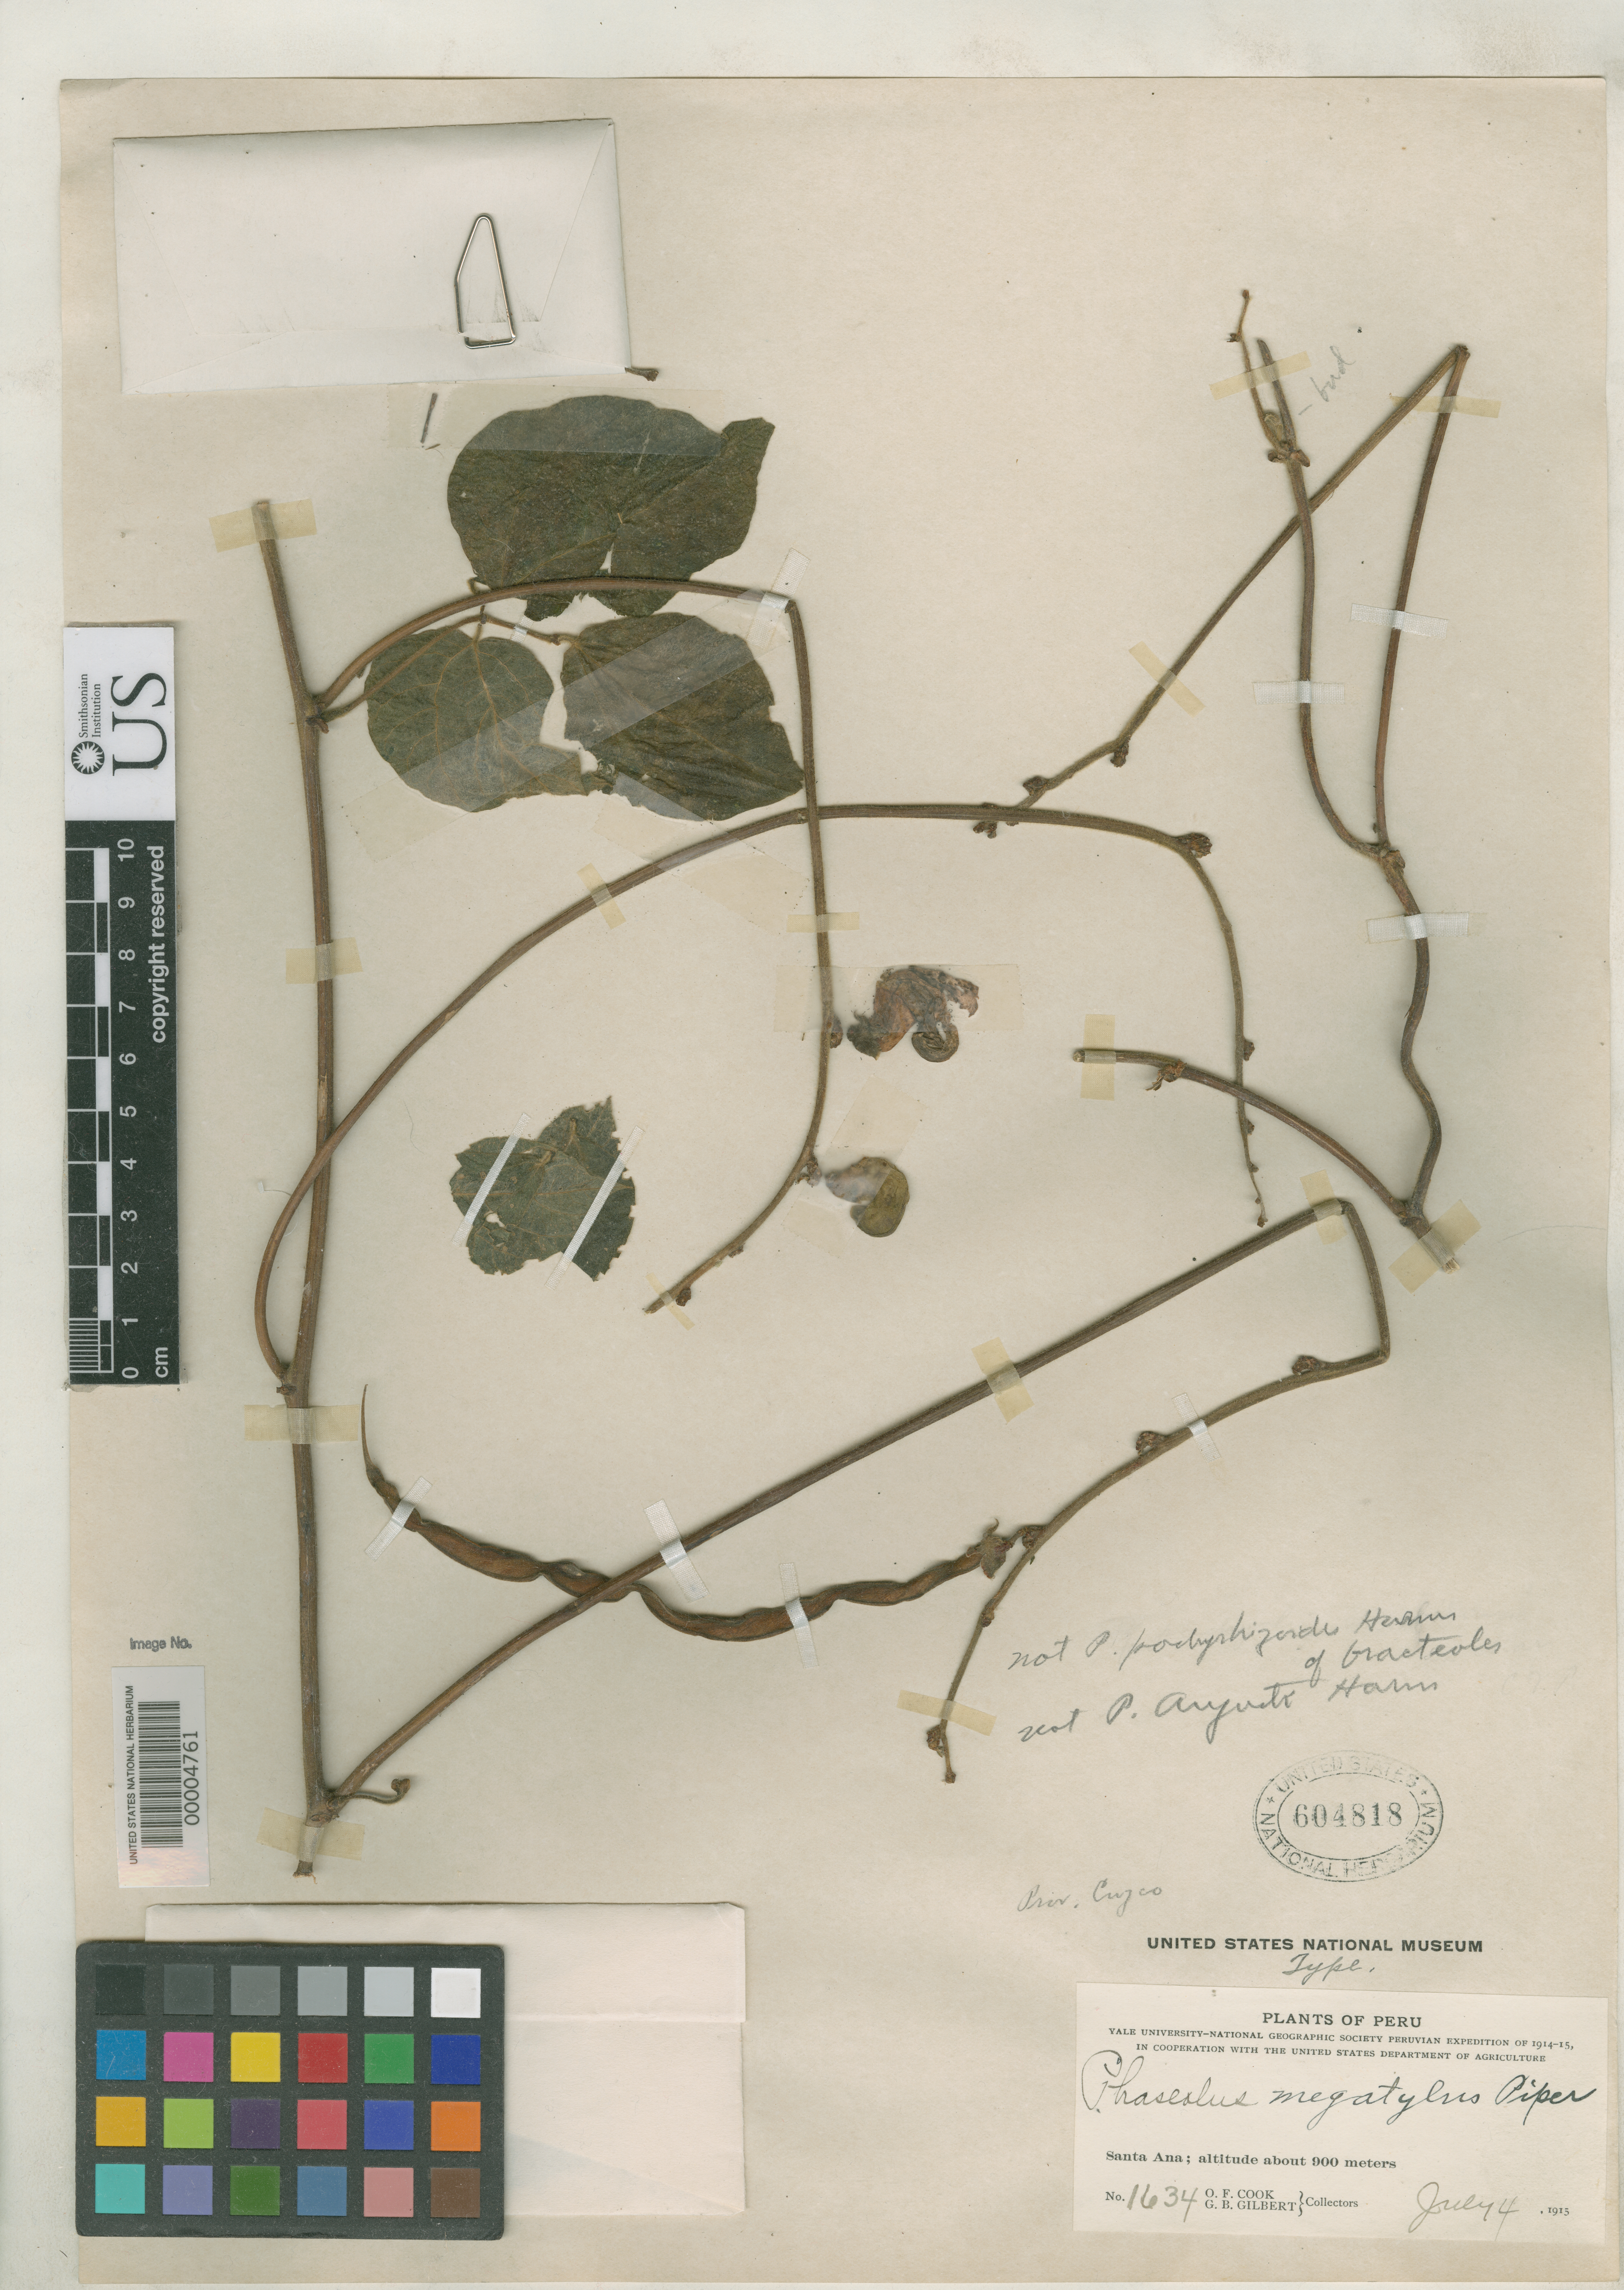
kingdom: Plantae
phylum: Tracheophyta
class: Magnoliopsida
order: Fabales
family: Fabaceae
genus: Phaseolus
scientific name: Phaseolus megatylus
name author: Piper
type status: Holotype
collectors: O. F. Cook & G. B. Gilbert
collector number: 1634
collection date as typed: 04 Jul 1915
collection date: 1915-07-04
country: Peru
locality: Santa Ana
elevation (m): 900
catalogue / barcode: US 604818